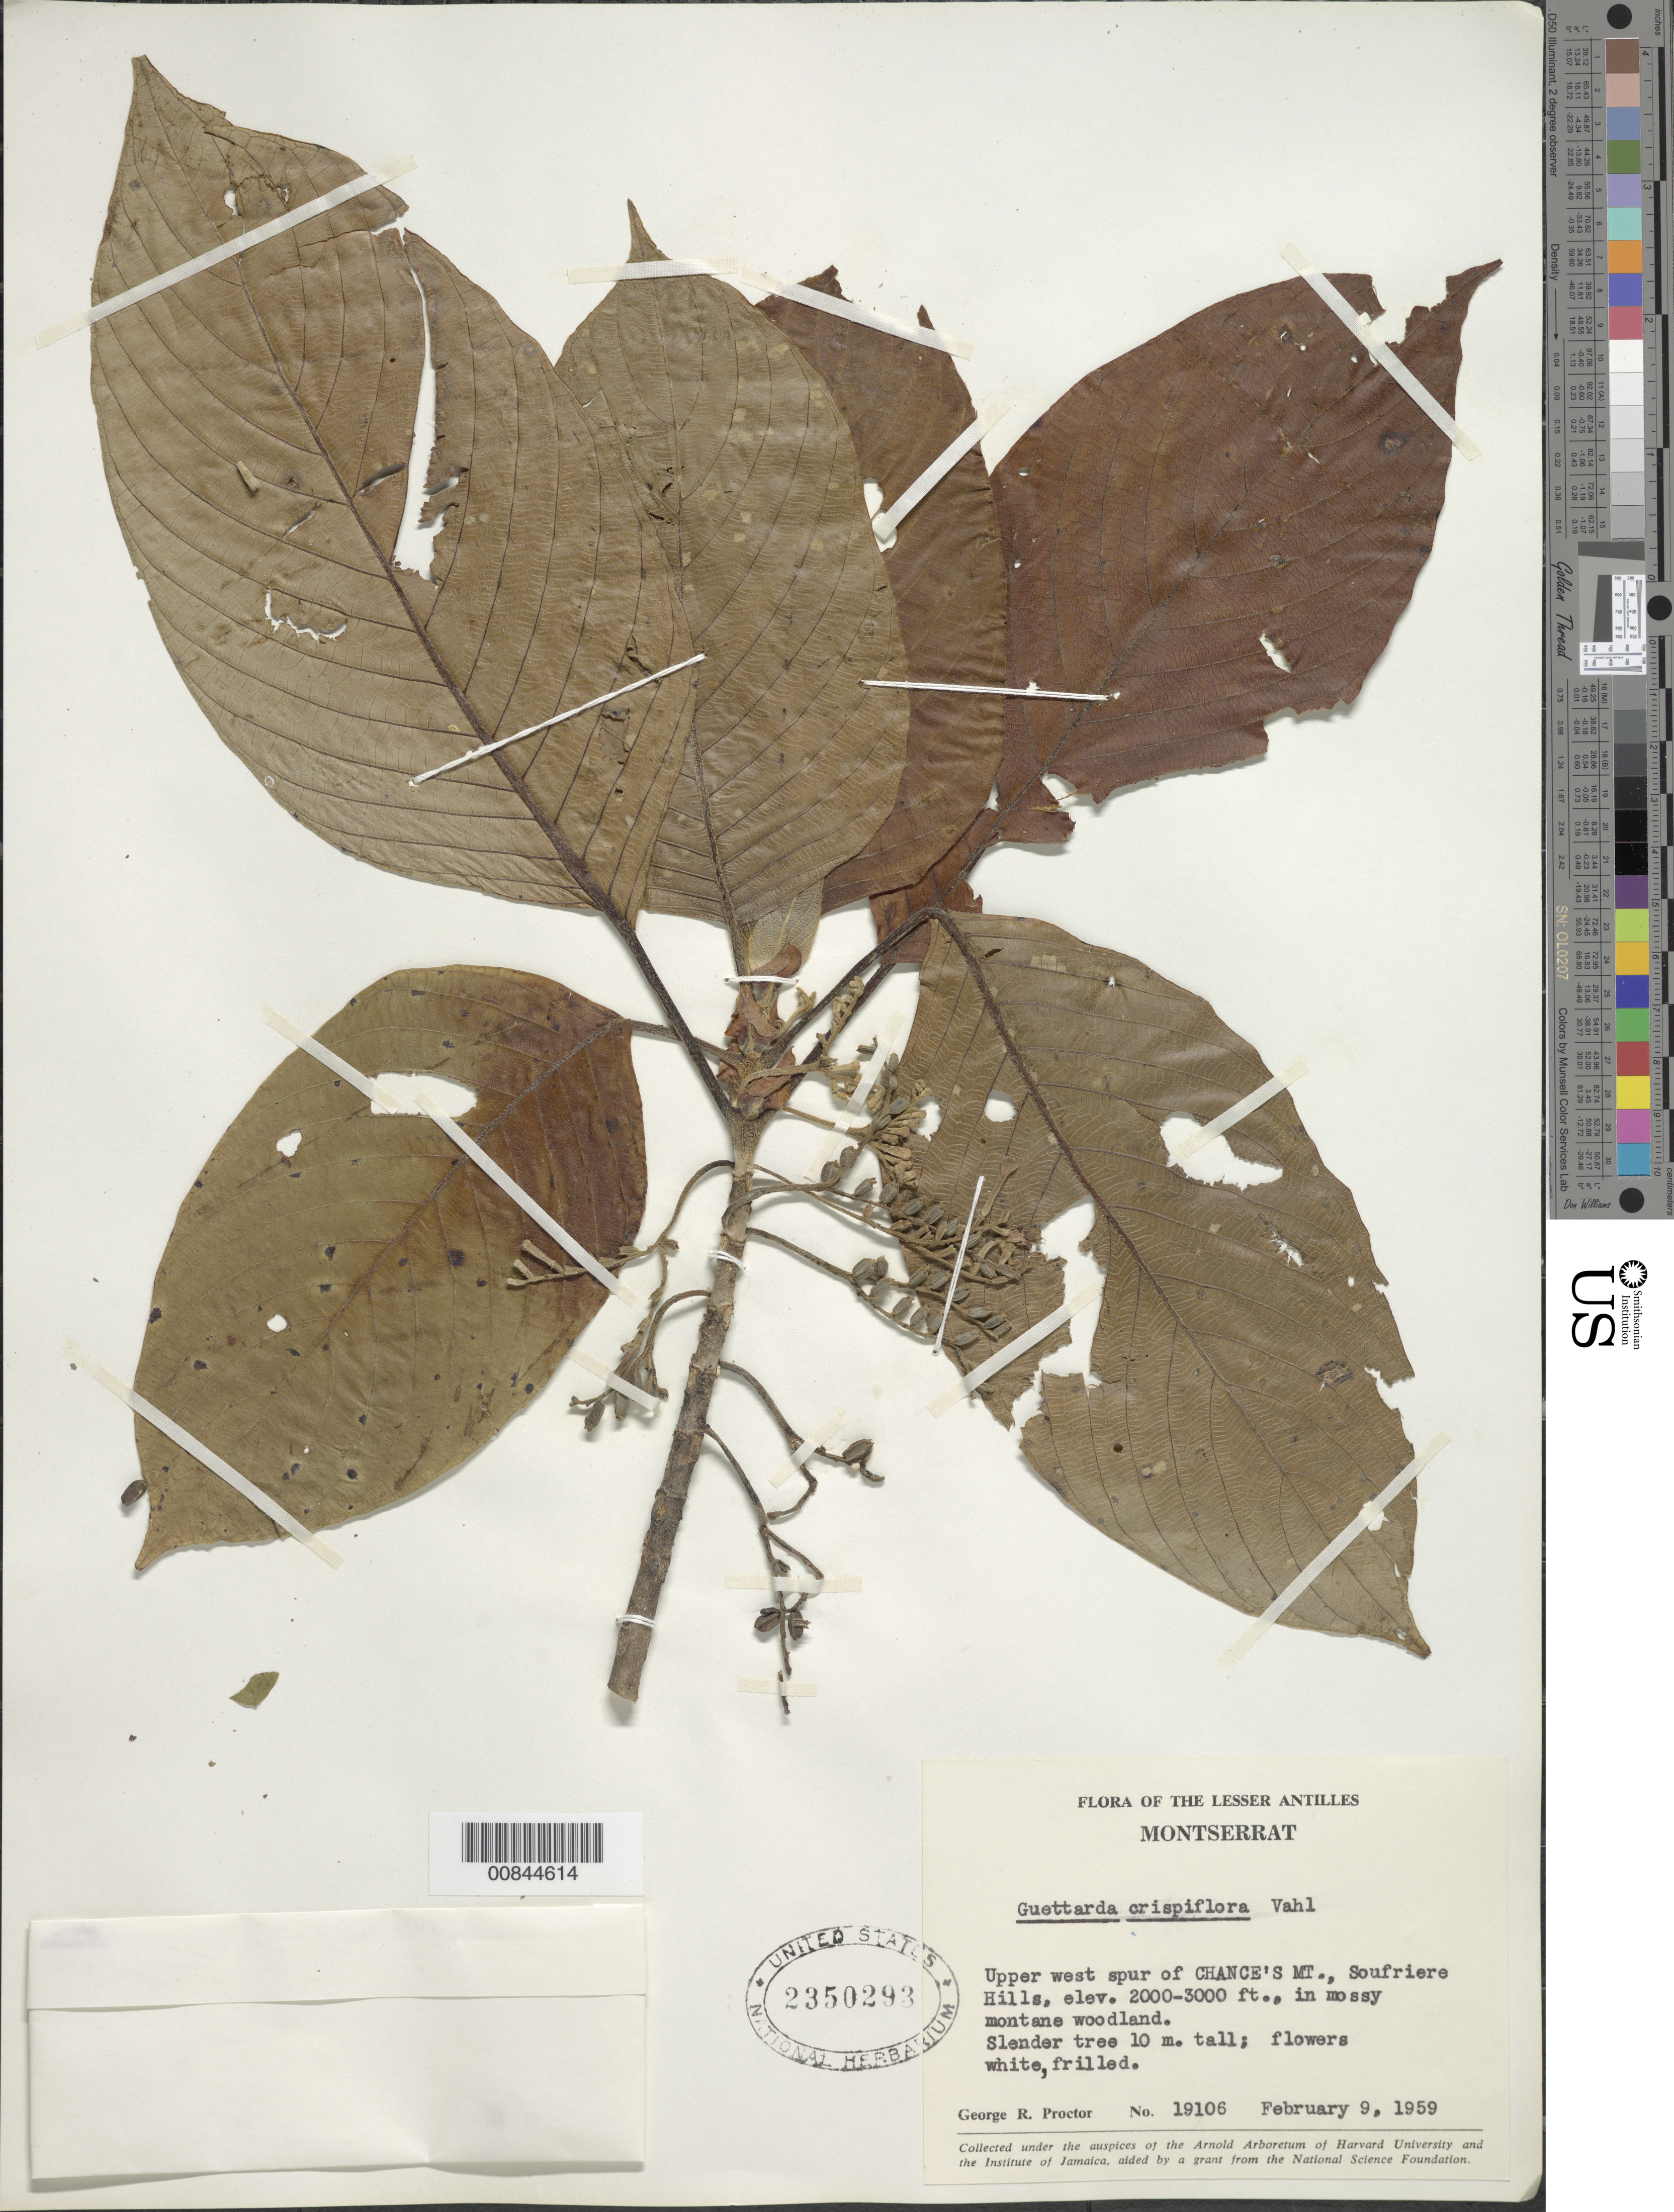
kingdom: Plantae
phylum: Tracheophyta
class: Magnoliopsida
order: Gentianales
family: Rubiaceae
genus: Guettarda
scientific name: Guettarda crispiflora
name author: Vahl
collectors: G. R. Proctor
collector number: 19106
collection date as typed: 09 Feb 1959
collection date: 1959-02-09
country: Montserrat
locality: Upper west spur of Chance's Mt., Soufriere Hills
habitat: Mossy montane woodland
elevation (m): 610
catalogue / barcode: US 2350293